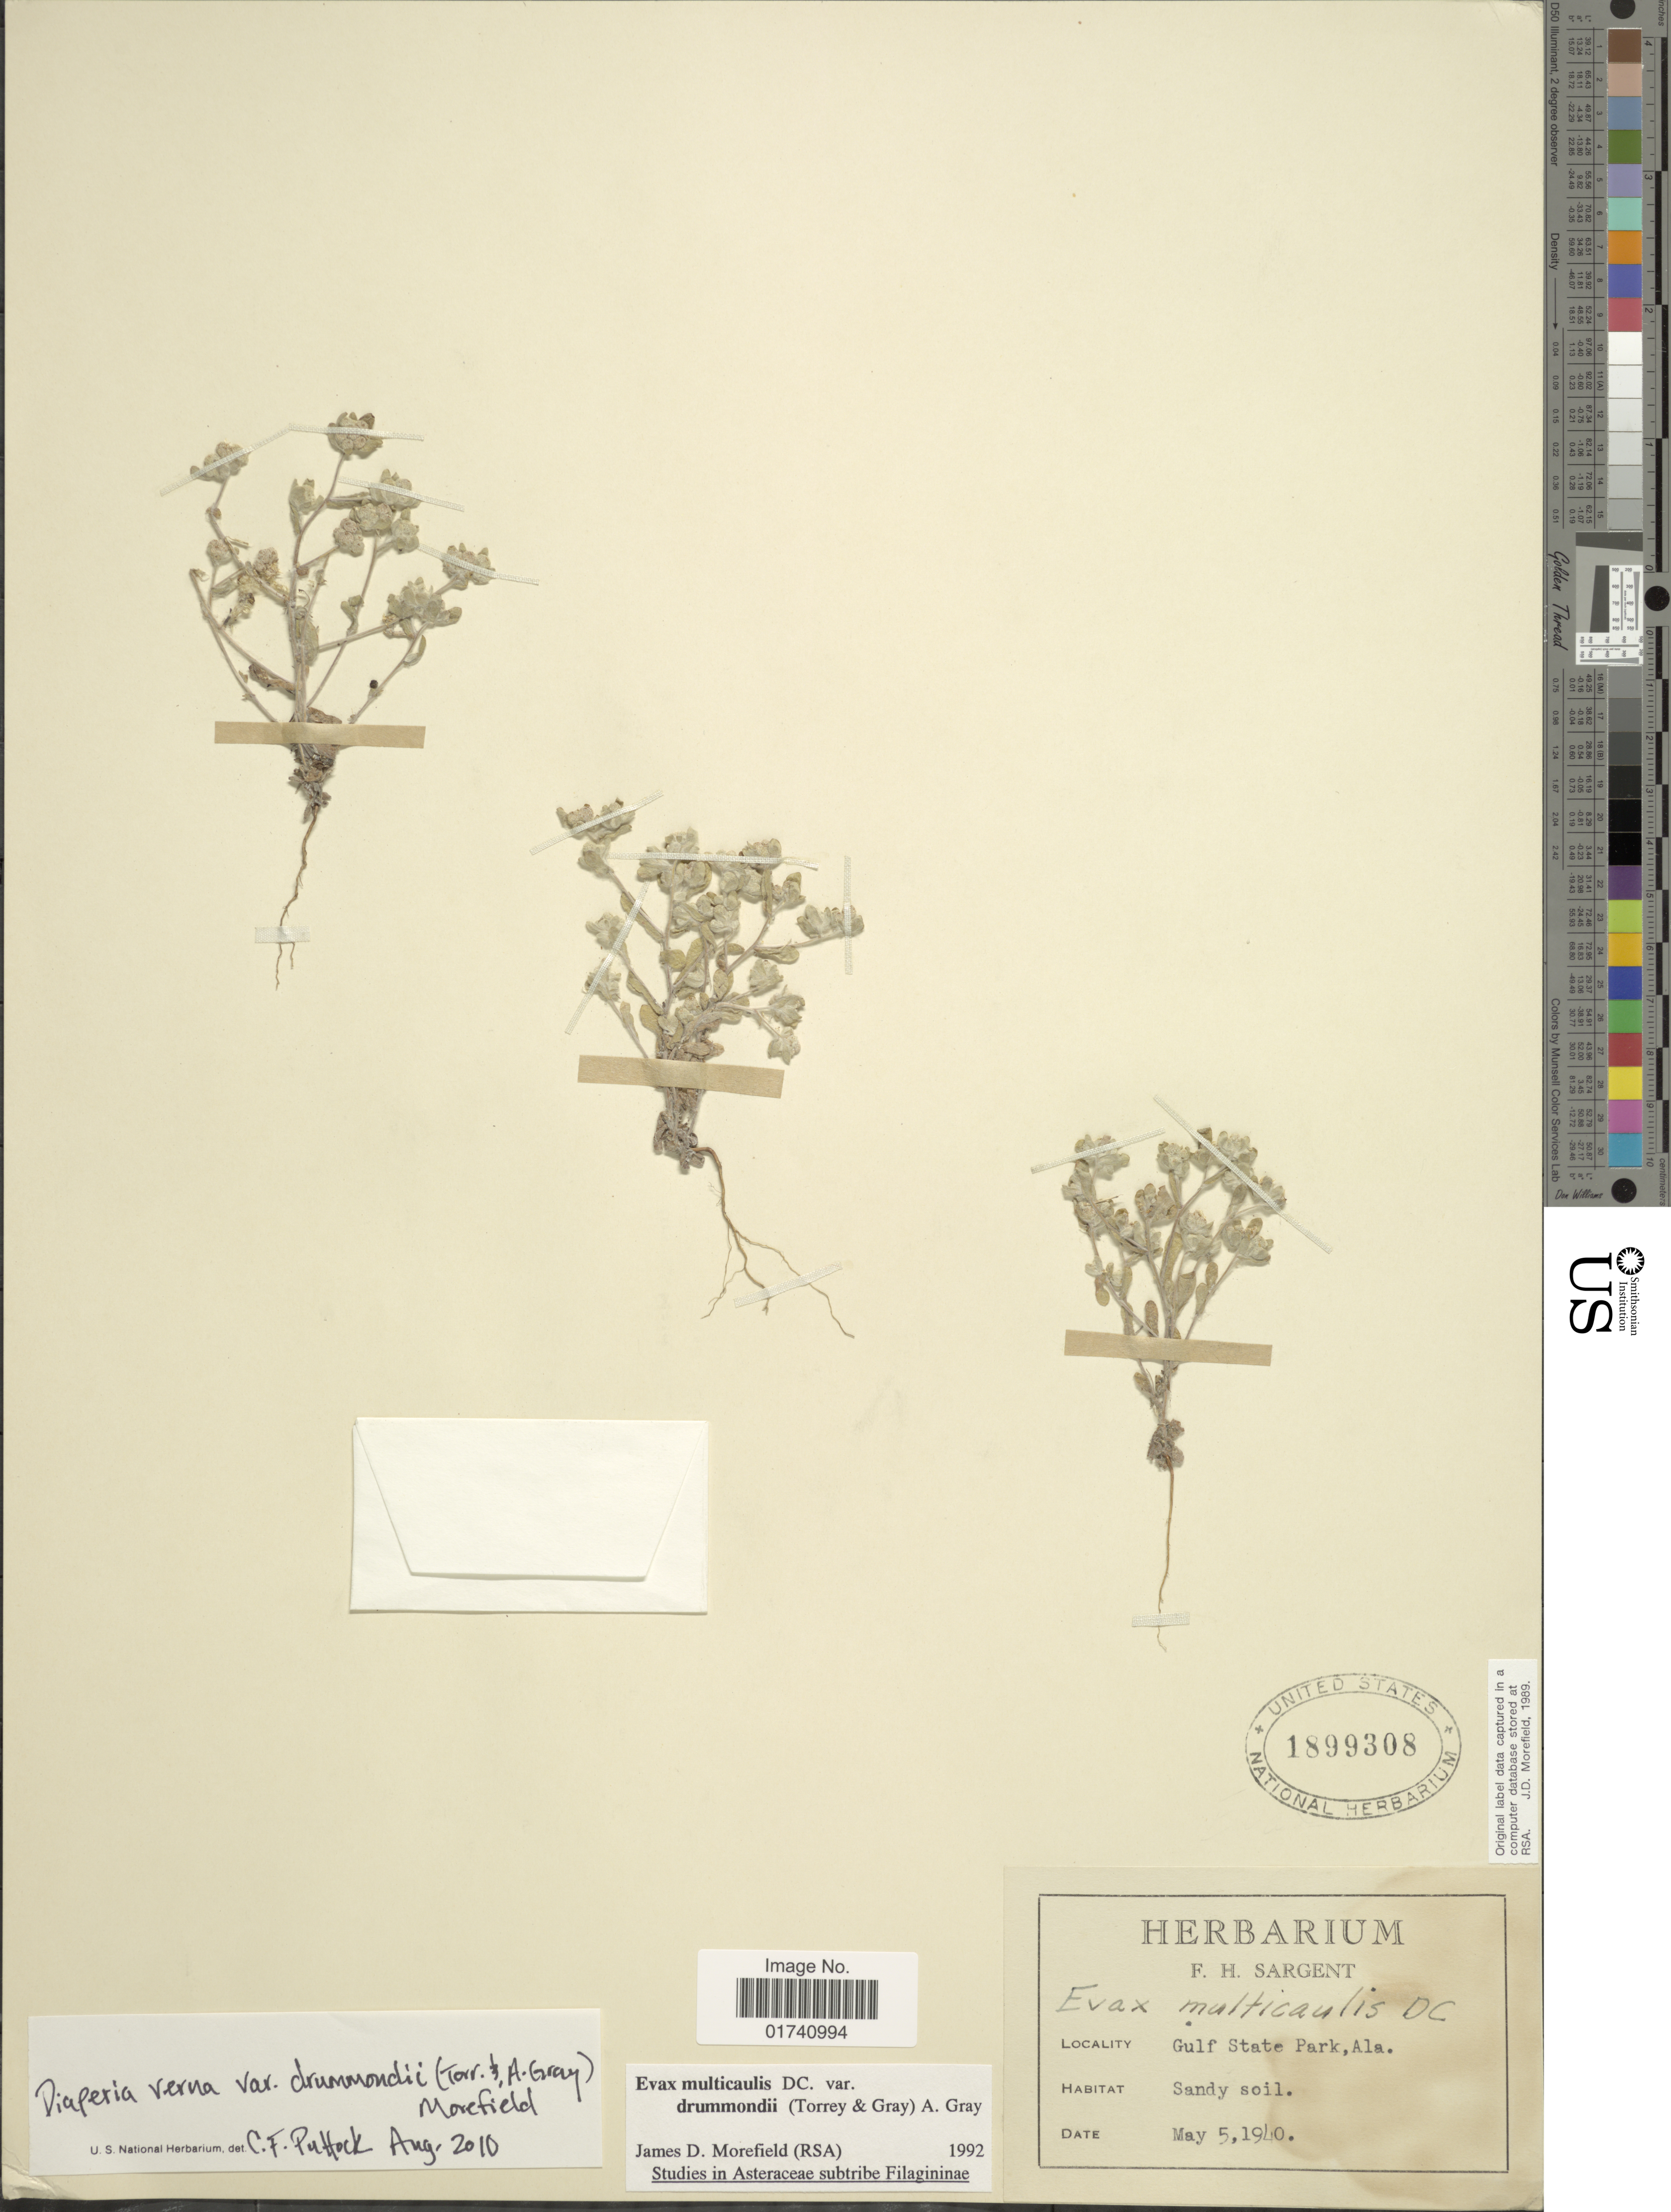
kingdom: Plantae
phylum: Tracheophyta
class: Magnoliopsida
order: Asterales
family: Asteraceae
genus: Diaperia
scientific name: Diaperia verna var. drummondii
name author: (Torr. & A. Gray) Morefield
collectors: F. H. Sargent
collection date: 1940-05-05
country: United States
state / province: Alabama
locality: Gulf State Park, Ala.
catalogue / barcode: US 1899308